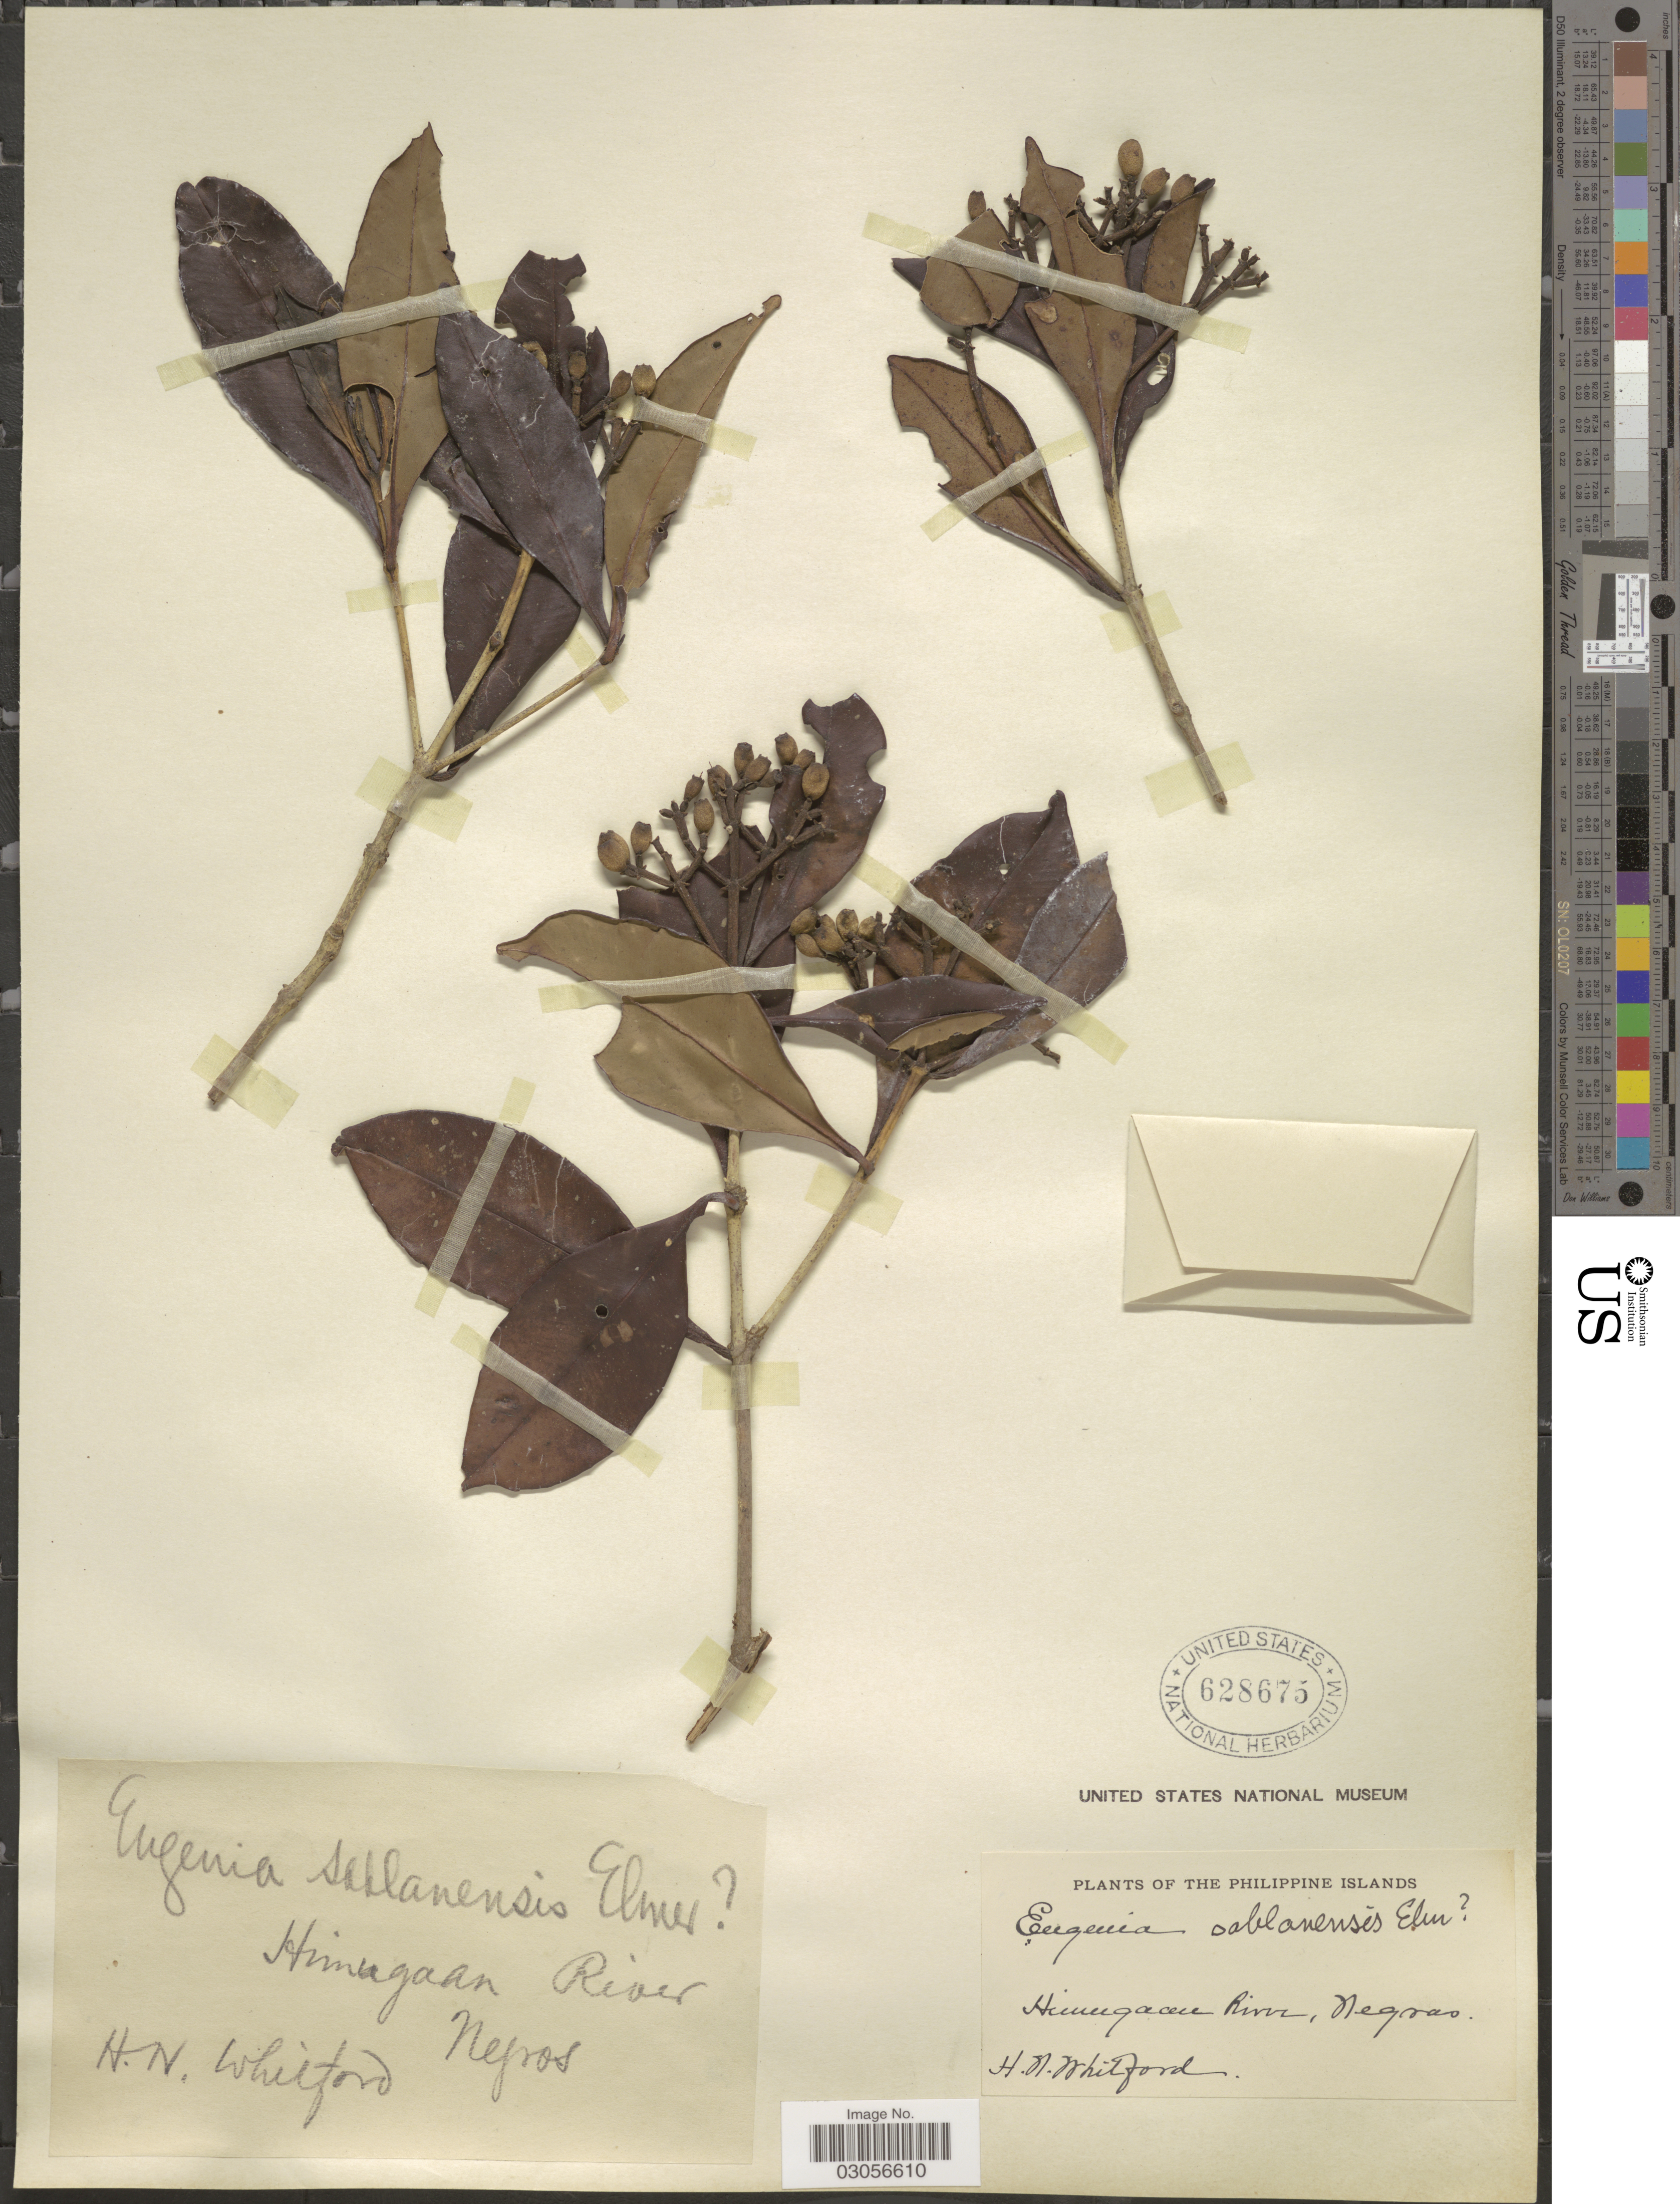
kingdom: Plantae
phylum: Tracheophyta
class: Magnoliopsida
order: Myrtales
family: Myrtaceae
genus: Syzygium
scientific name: Syzygium fastigiatum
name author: (Blume) Merr. & L.M. Perry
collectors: H. N. Whitford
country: Philippines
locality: Himugaan River, Negros.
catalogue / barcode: US 628675